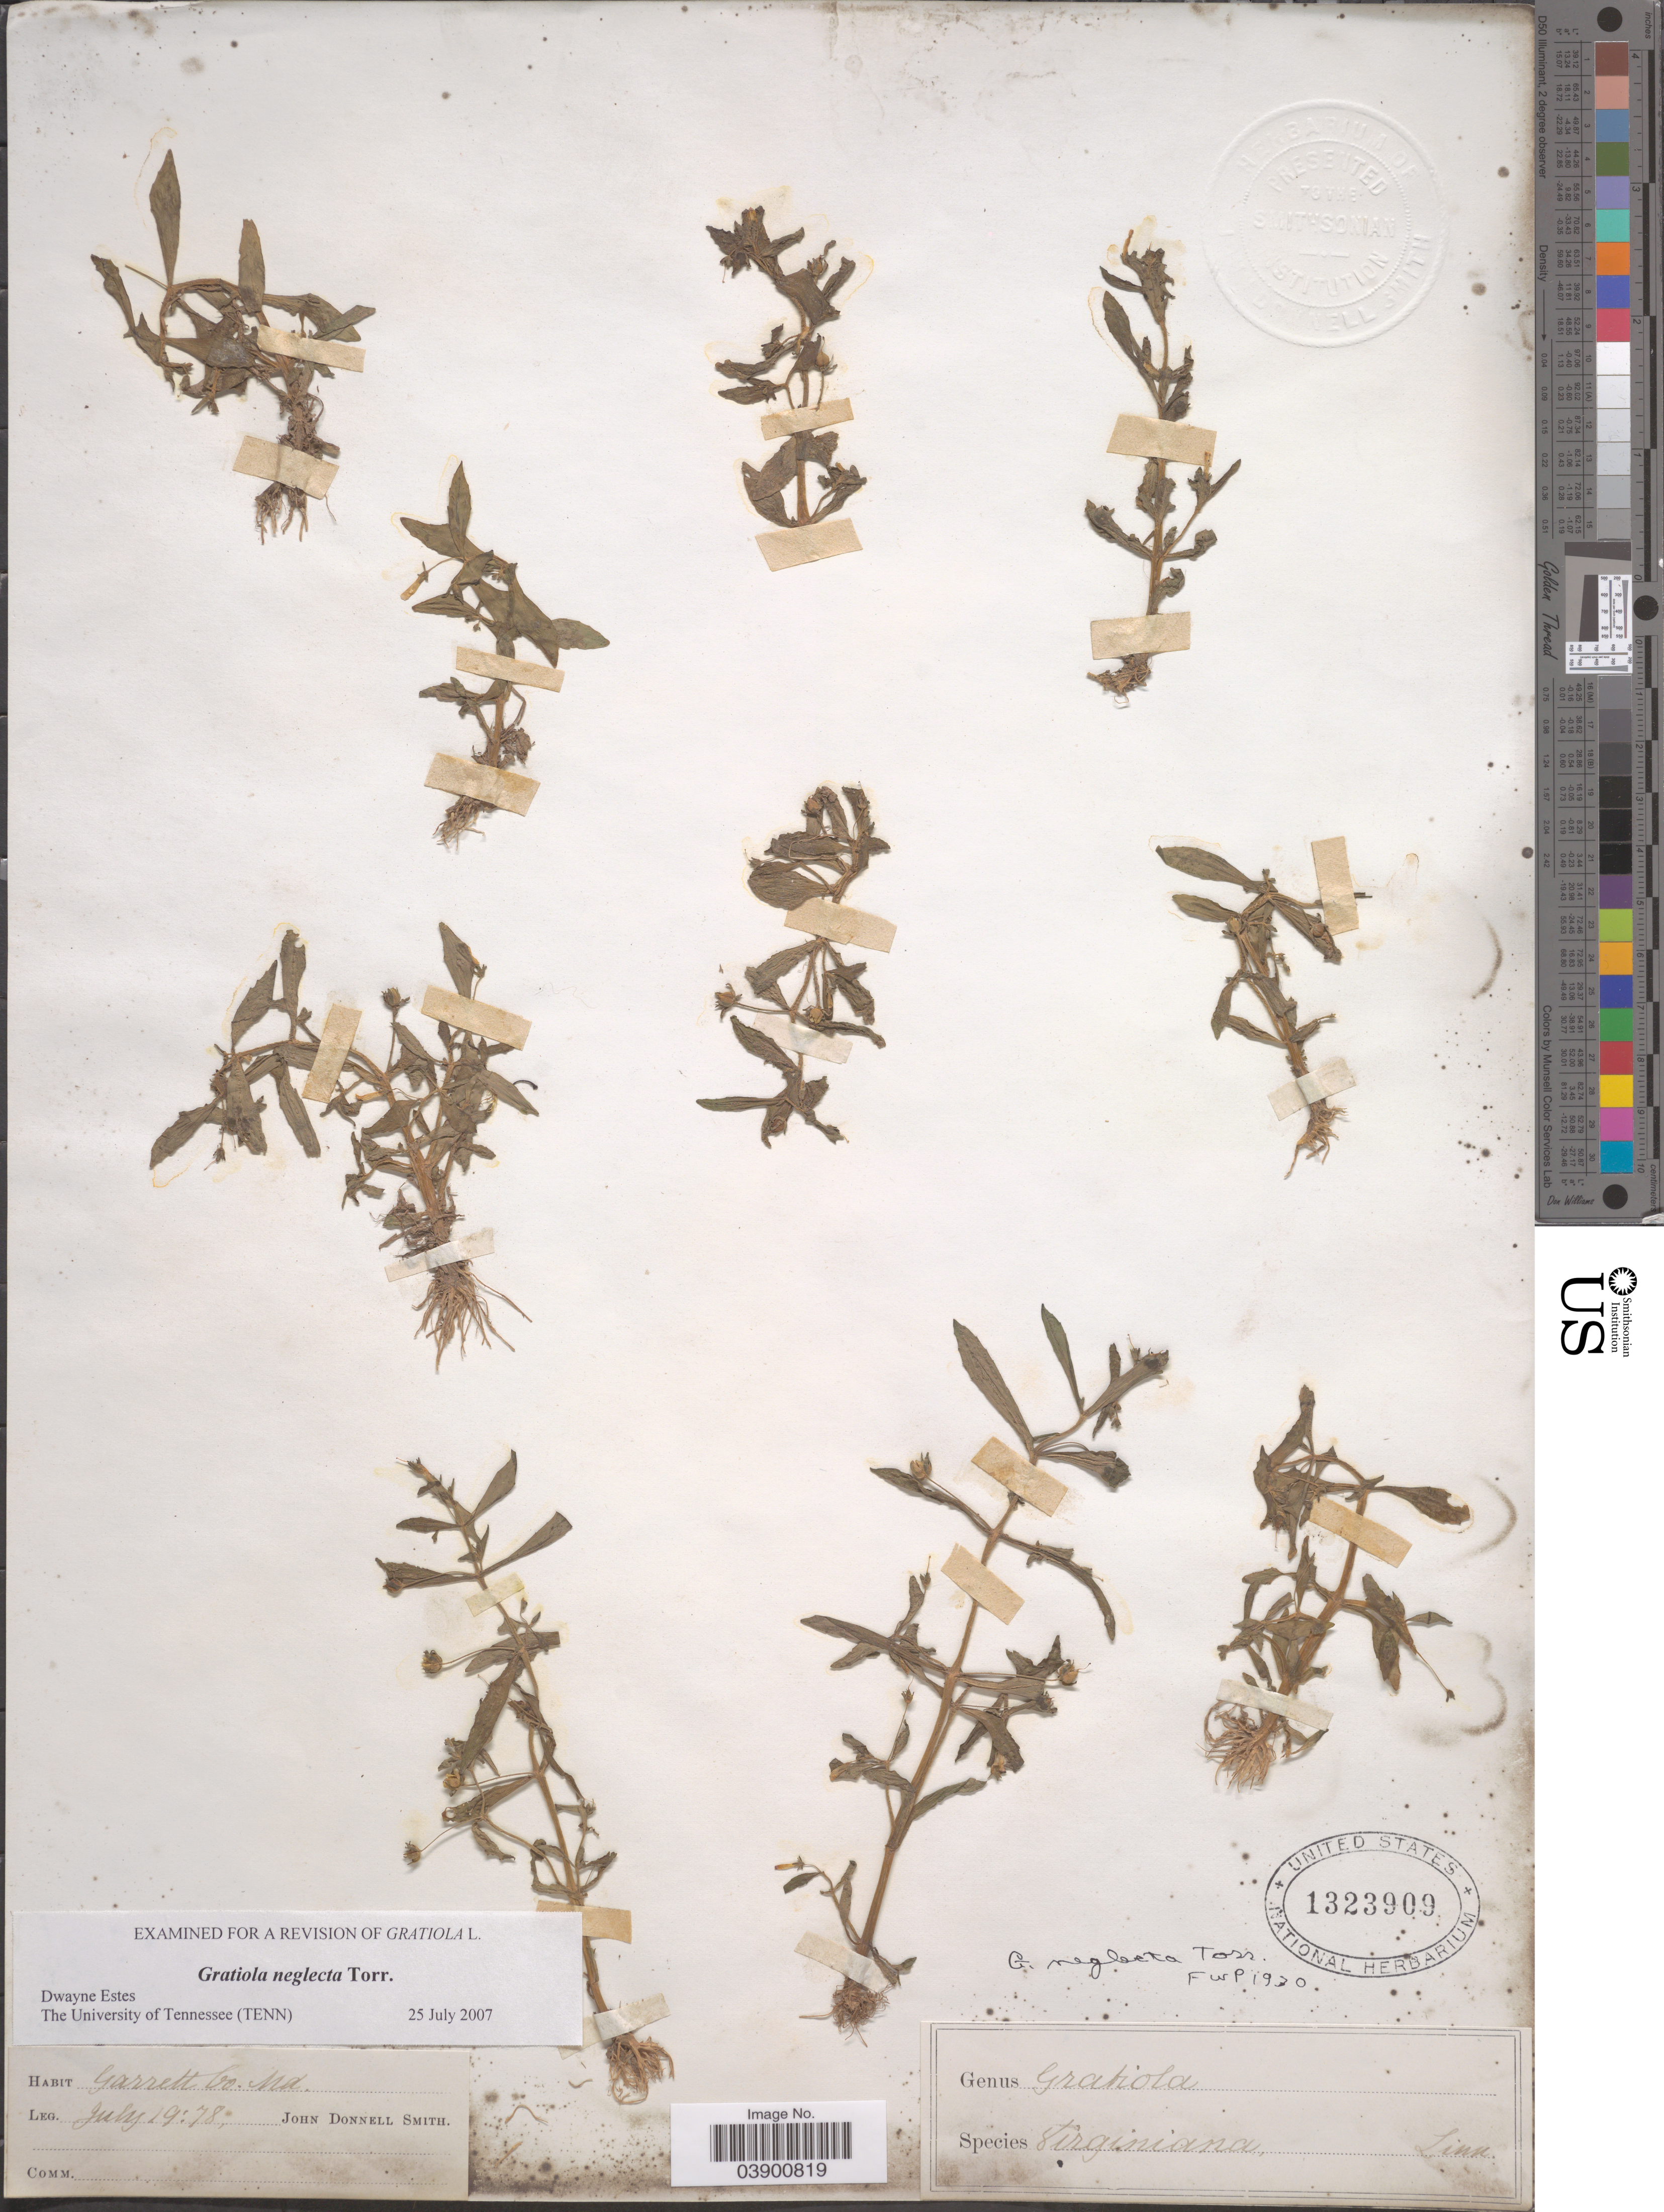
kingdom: Plantae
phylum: Tracheophyta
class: Magnoliopsida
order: Lamiales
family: Plantaginaceae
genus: Gratiola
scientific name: Gratiola neglecta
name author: Torr.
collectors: J. Donnell Smith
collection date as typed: Transcribed d/m/y: 19/7/78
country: United States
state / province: Maryland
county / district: Garrett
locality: Garrett Co.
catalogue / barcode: US 1323909